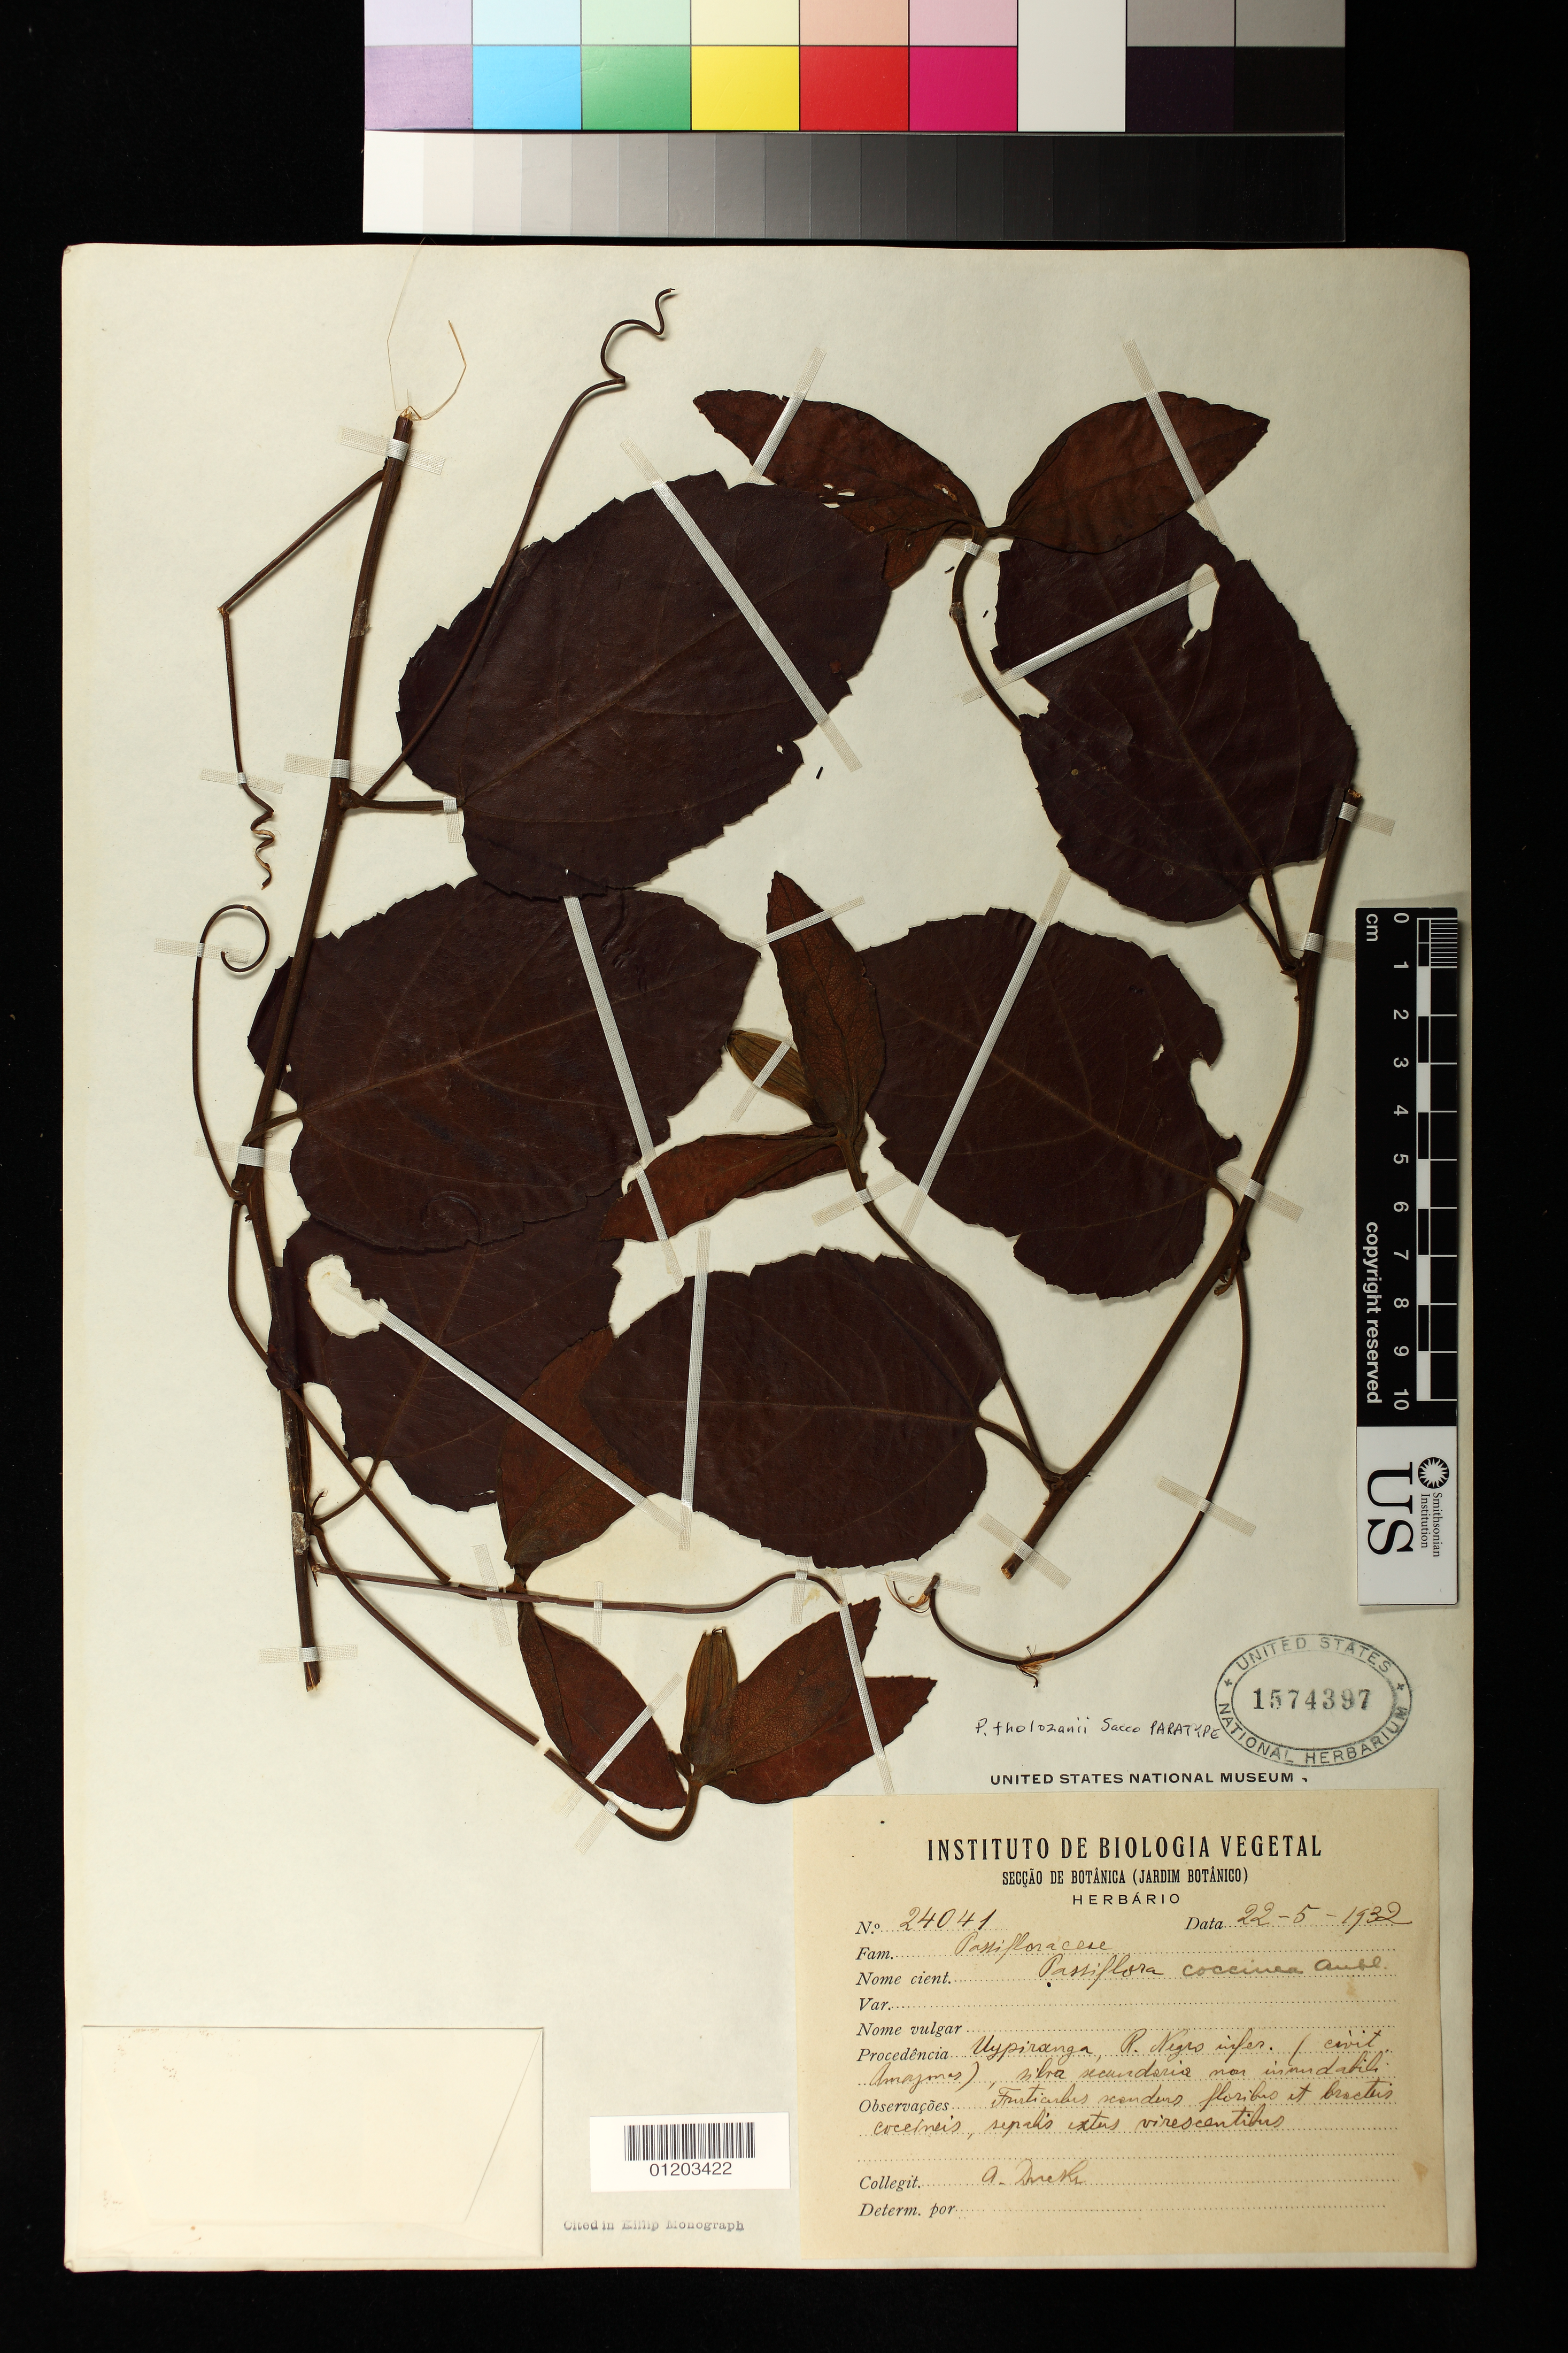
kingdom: Plantae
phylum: Tracheophyta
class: Magnoliopsida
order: Malpighiales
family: Passifloraceae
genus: Passiflora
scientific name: Passiflora tholozanii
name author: Sacco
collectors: A. Ducke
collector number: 24041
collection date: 1932-05-22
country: Brazil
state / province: Amazonas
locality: Iypiranga, R. Negro infer., silva secundaria non innundabili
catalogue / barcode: US 1574397